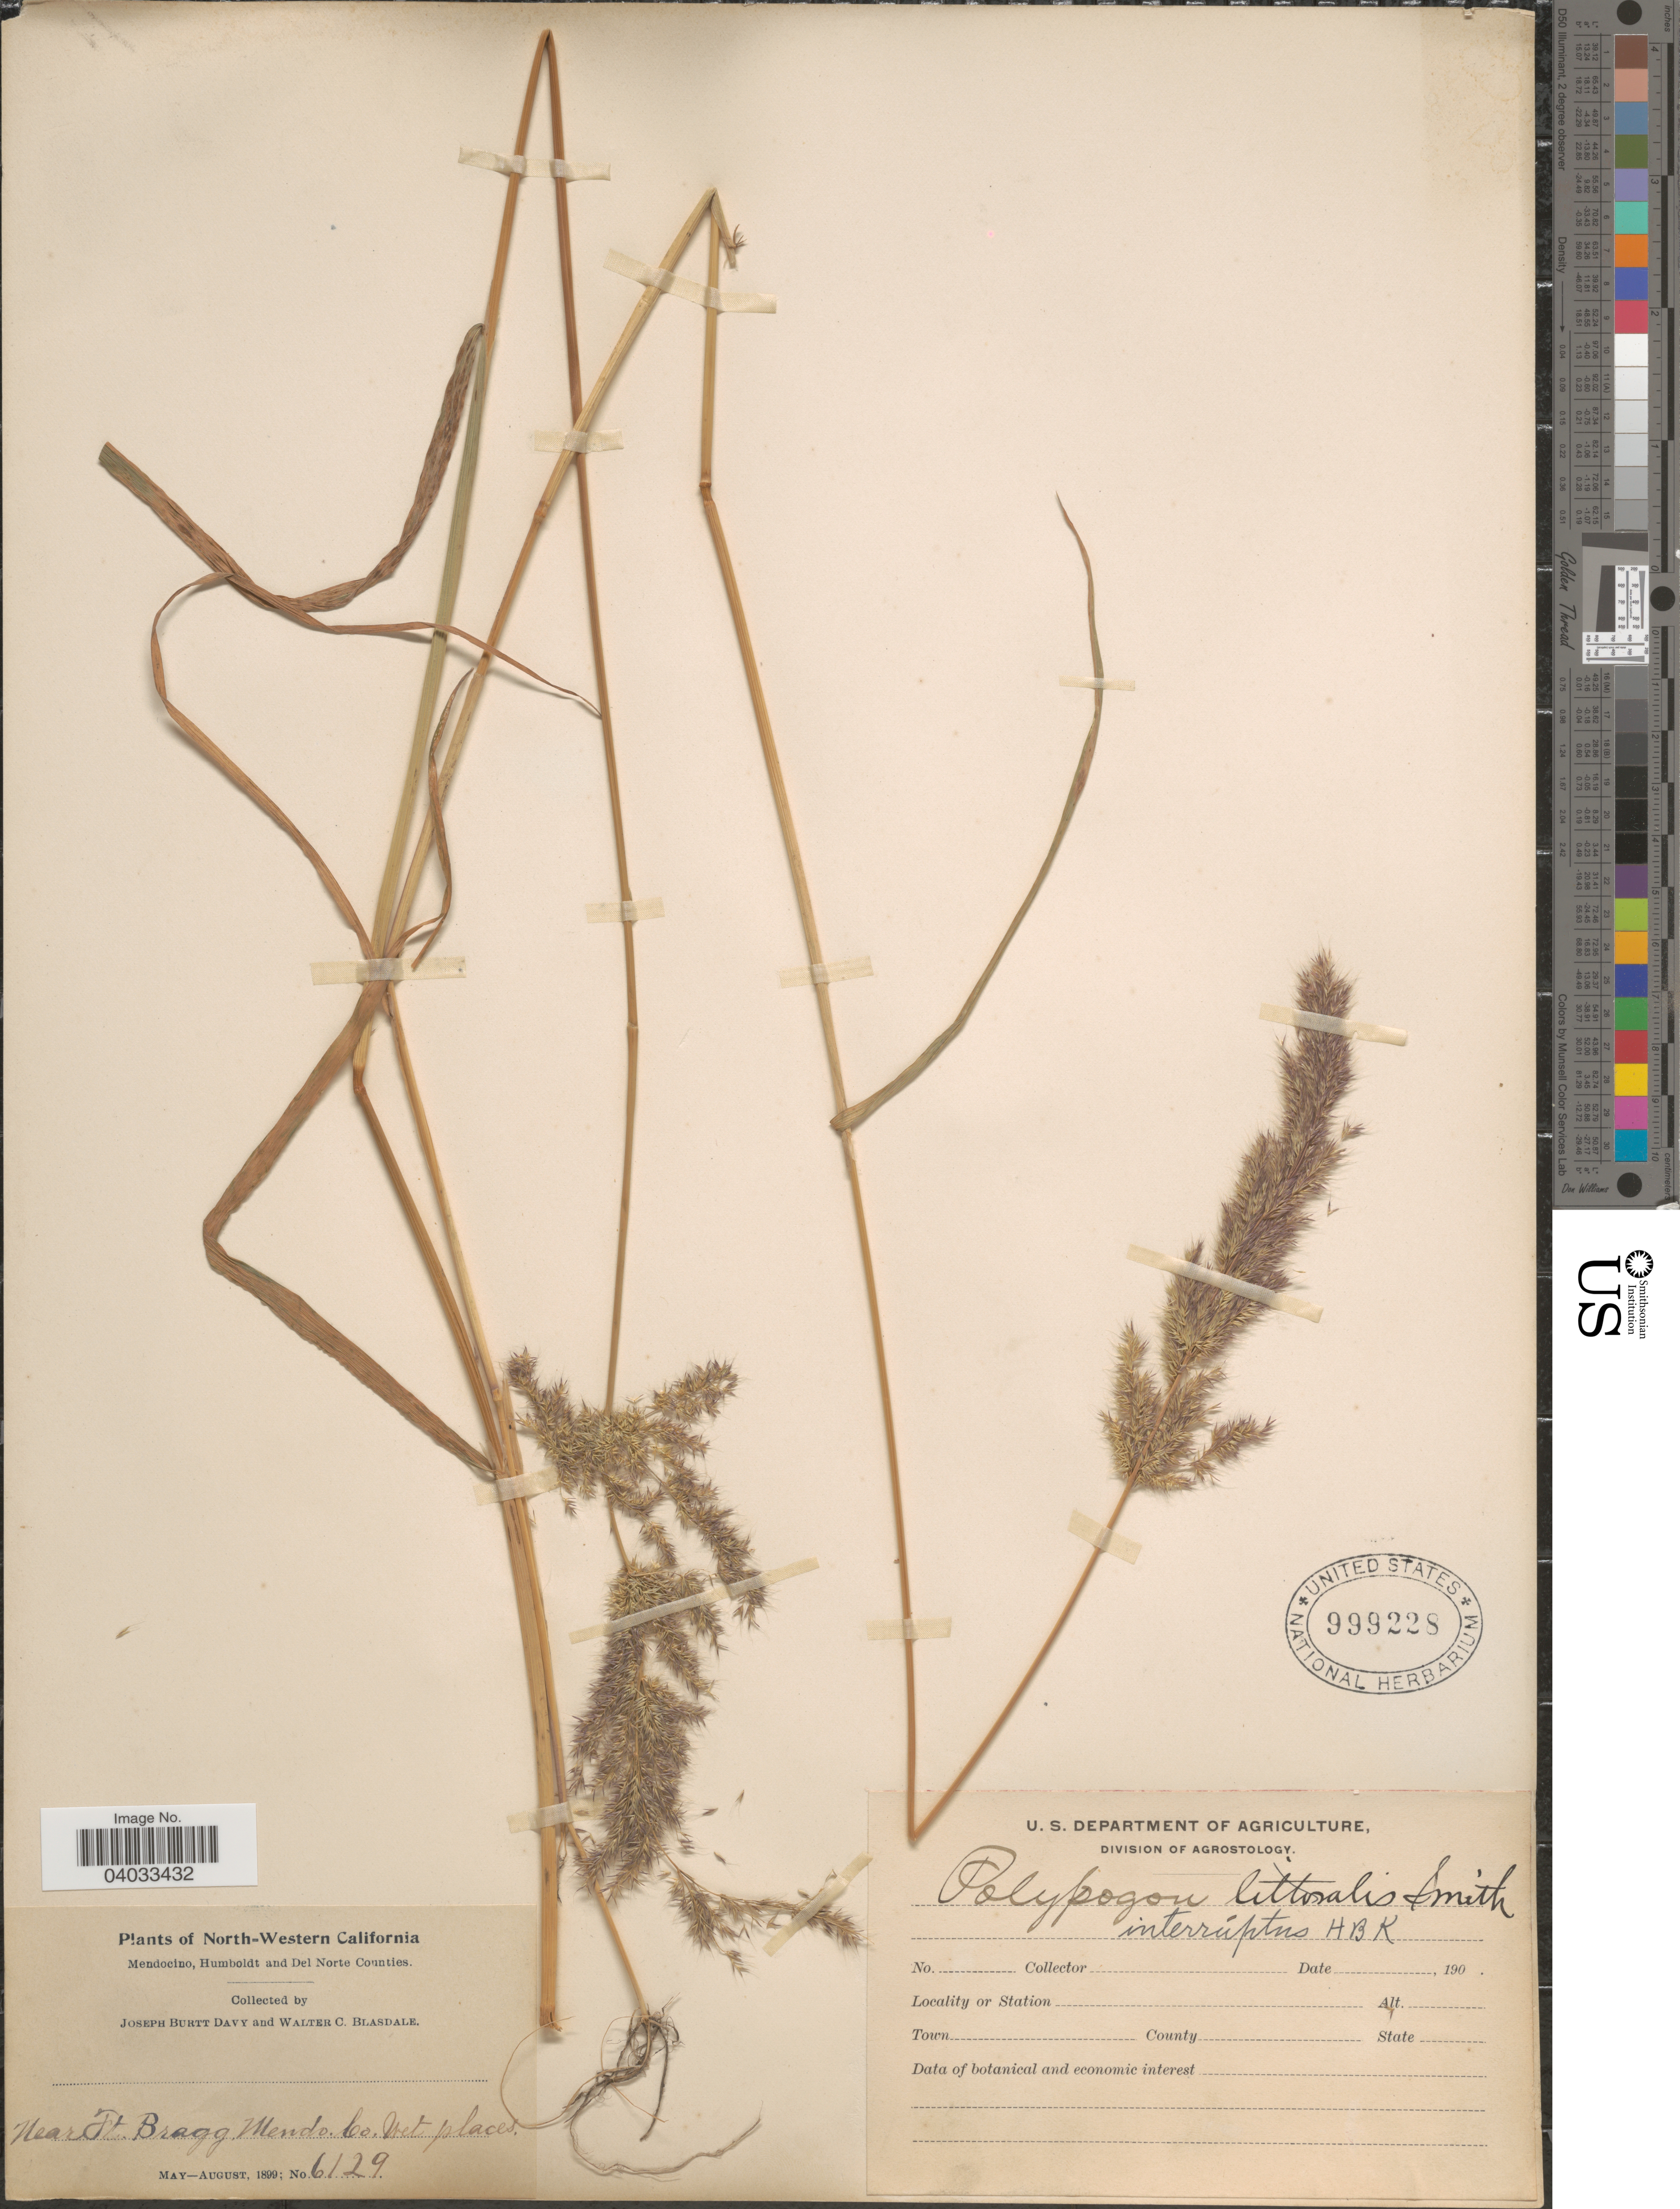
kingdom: Plantae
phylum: Tracheophyta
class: Liliopsida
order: Poales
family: Poaceae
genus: Polypogon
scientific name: Polypogon interruptus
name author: Kunth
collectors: J. Burtt Davy & W. Blasdale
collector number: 6129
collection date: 1899-05/1899-08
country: United States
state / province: California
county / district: Mendocino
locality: North-Western California. Near Ft. Bragg, Mendo. Co.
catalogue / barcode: US 999228